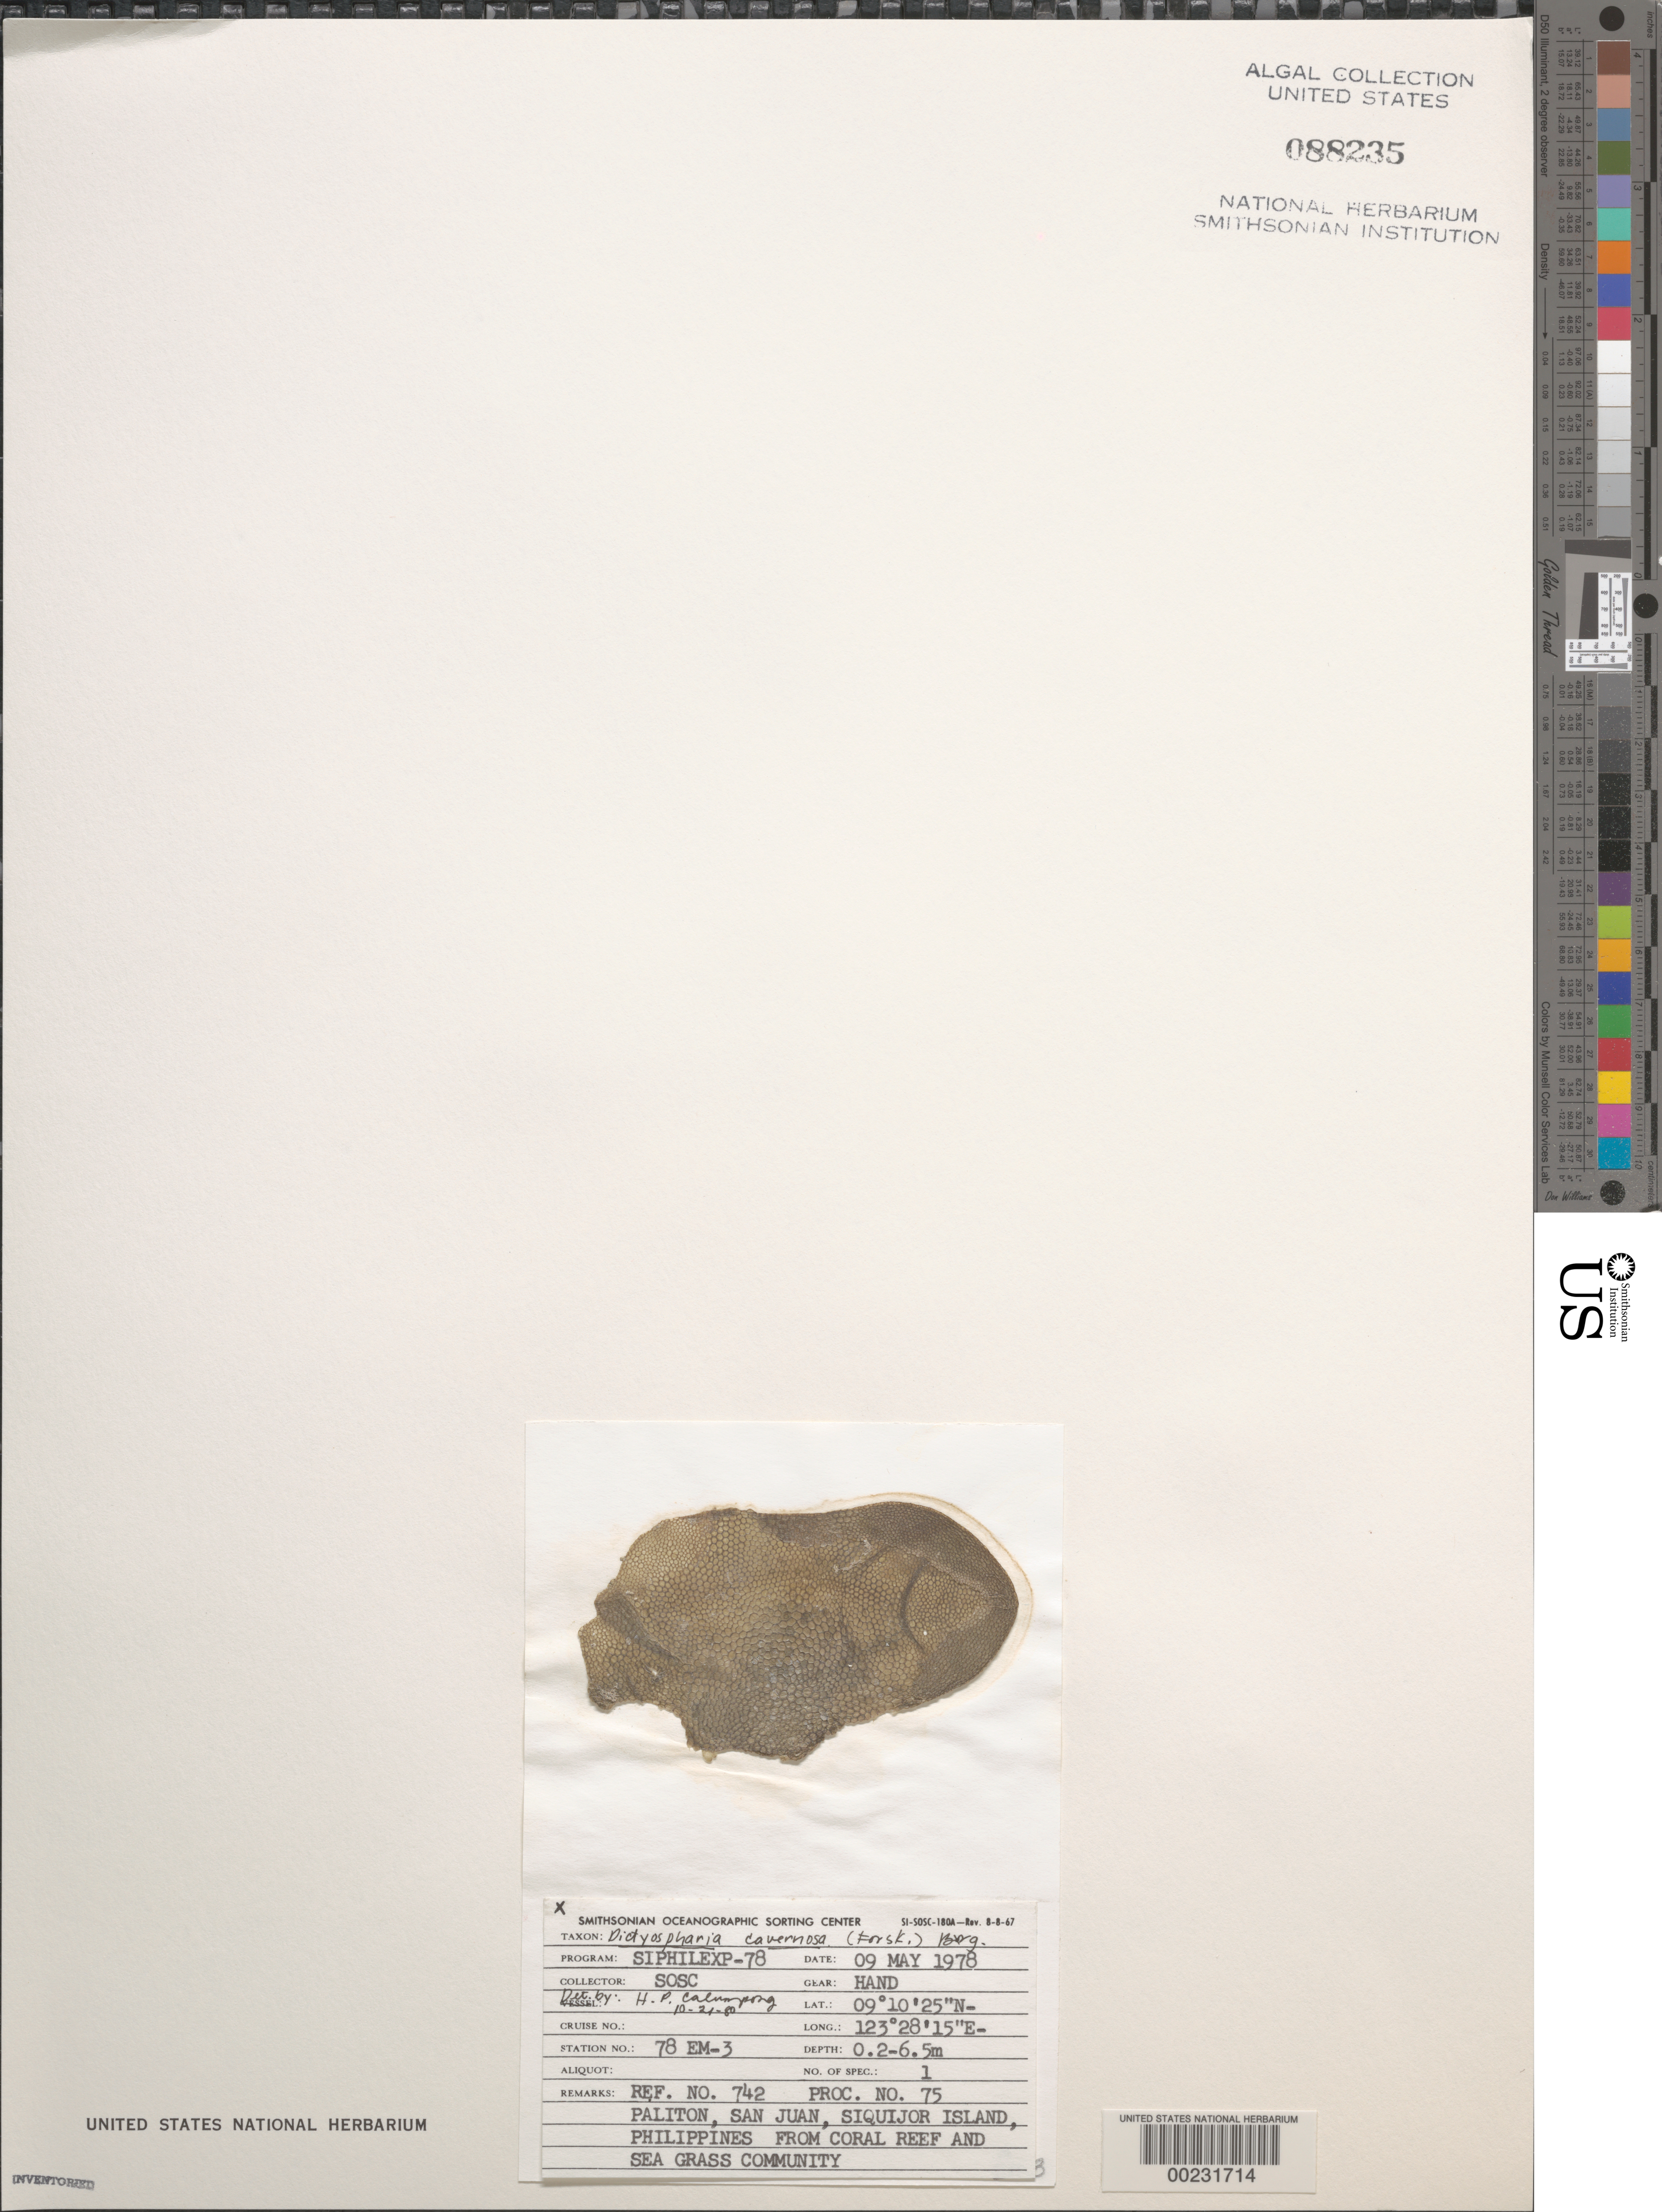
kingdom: Plantae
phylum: Chlorophyta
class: Ulvophyceae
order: Siphonocladales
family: Siphonocladaceae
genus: Dictyosphaeria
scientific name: Dictyosphaeria cavernosa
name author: (Forssk.) Børgesen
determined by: Calumpong, H. P.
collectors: SOSC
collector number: Station 78 Em-3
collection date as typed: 09 May 1978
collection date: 1978-05-09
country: Philippines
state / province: Central Visayas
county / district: Siquijor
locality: Visayan. Siquijor island, san juan, paliton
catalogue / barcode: US 88235